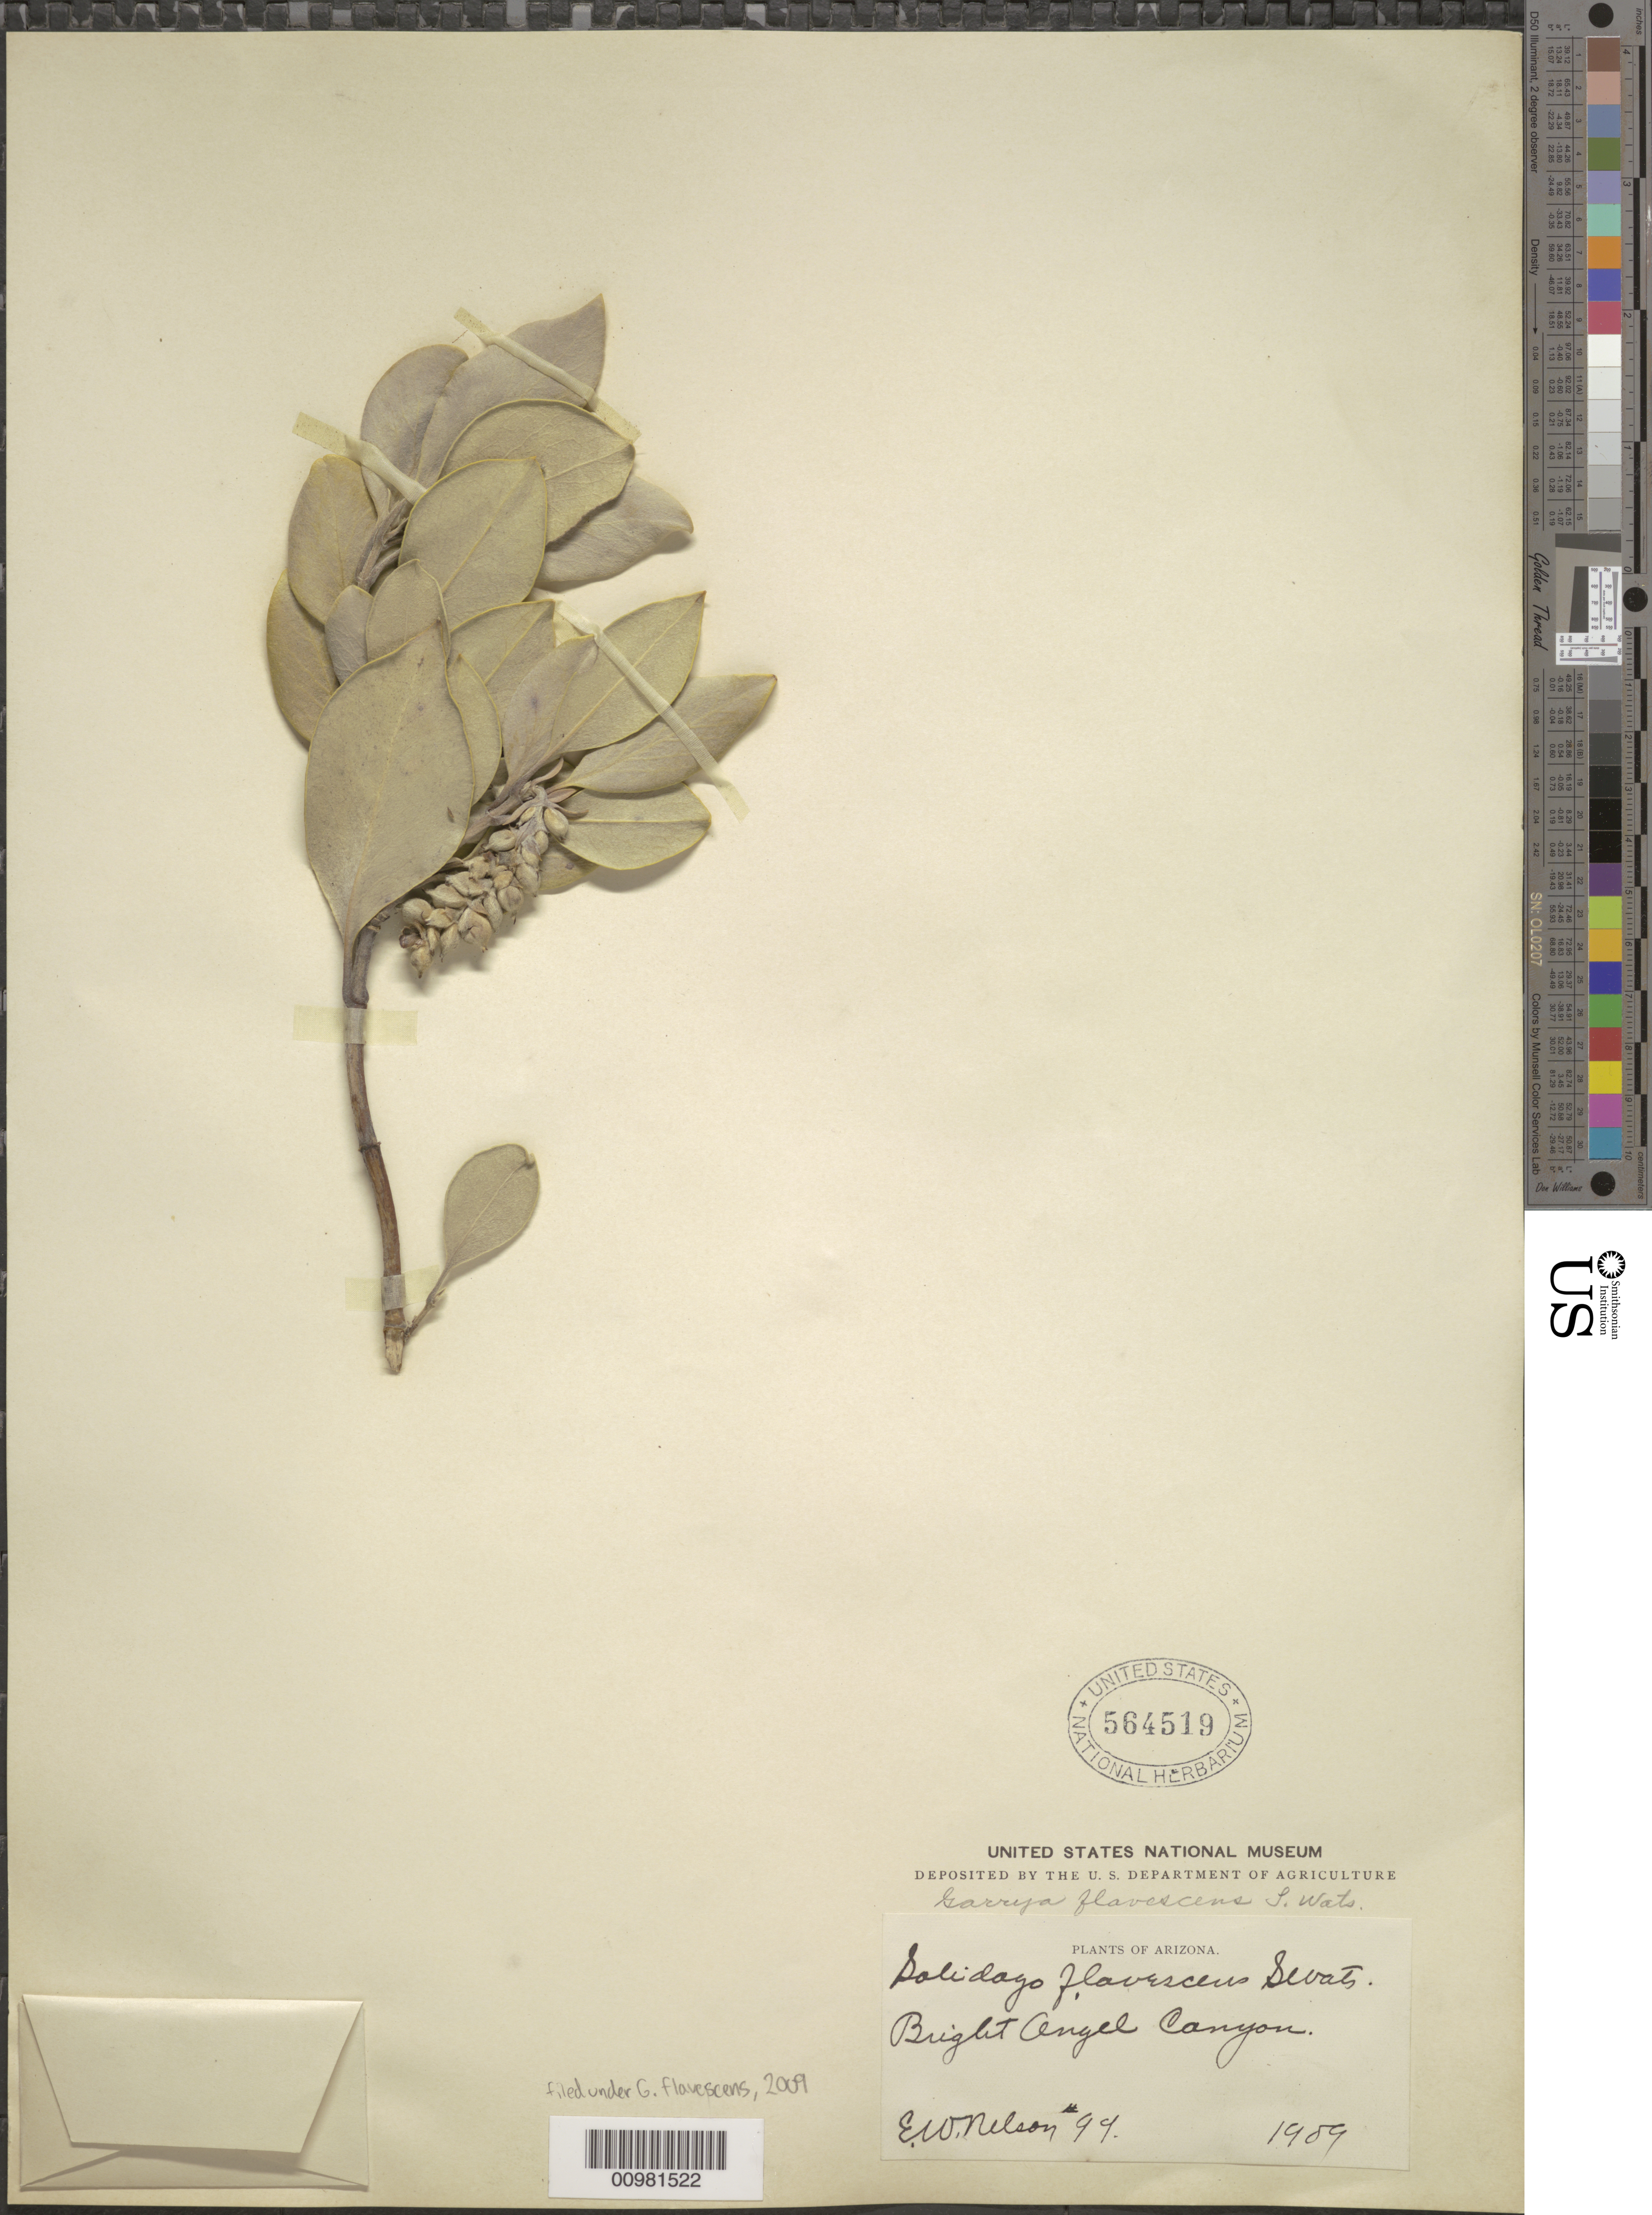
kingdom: Plantae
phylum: Tracheophyta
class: Magnoliopsida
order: Garryales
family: Garryaceae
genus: Garrya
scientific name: Garrya flavescens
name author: S. Watson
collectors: E. W. Nelson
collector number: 99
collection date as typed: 1909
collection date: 1909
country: United States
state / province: Arizona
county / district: Mohave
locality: Bright Angel Canyon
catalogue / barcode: US 564519